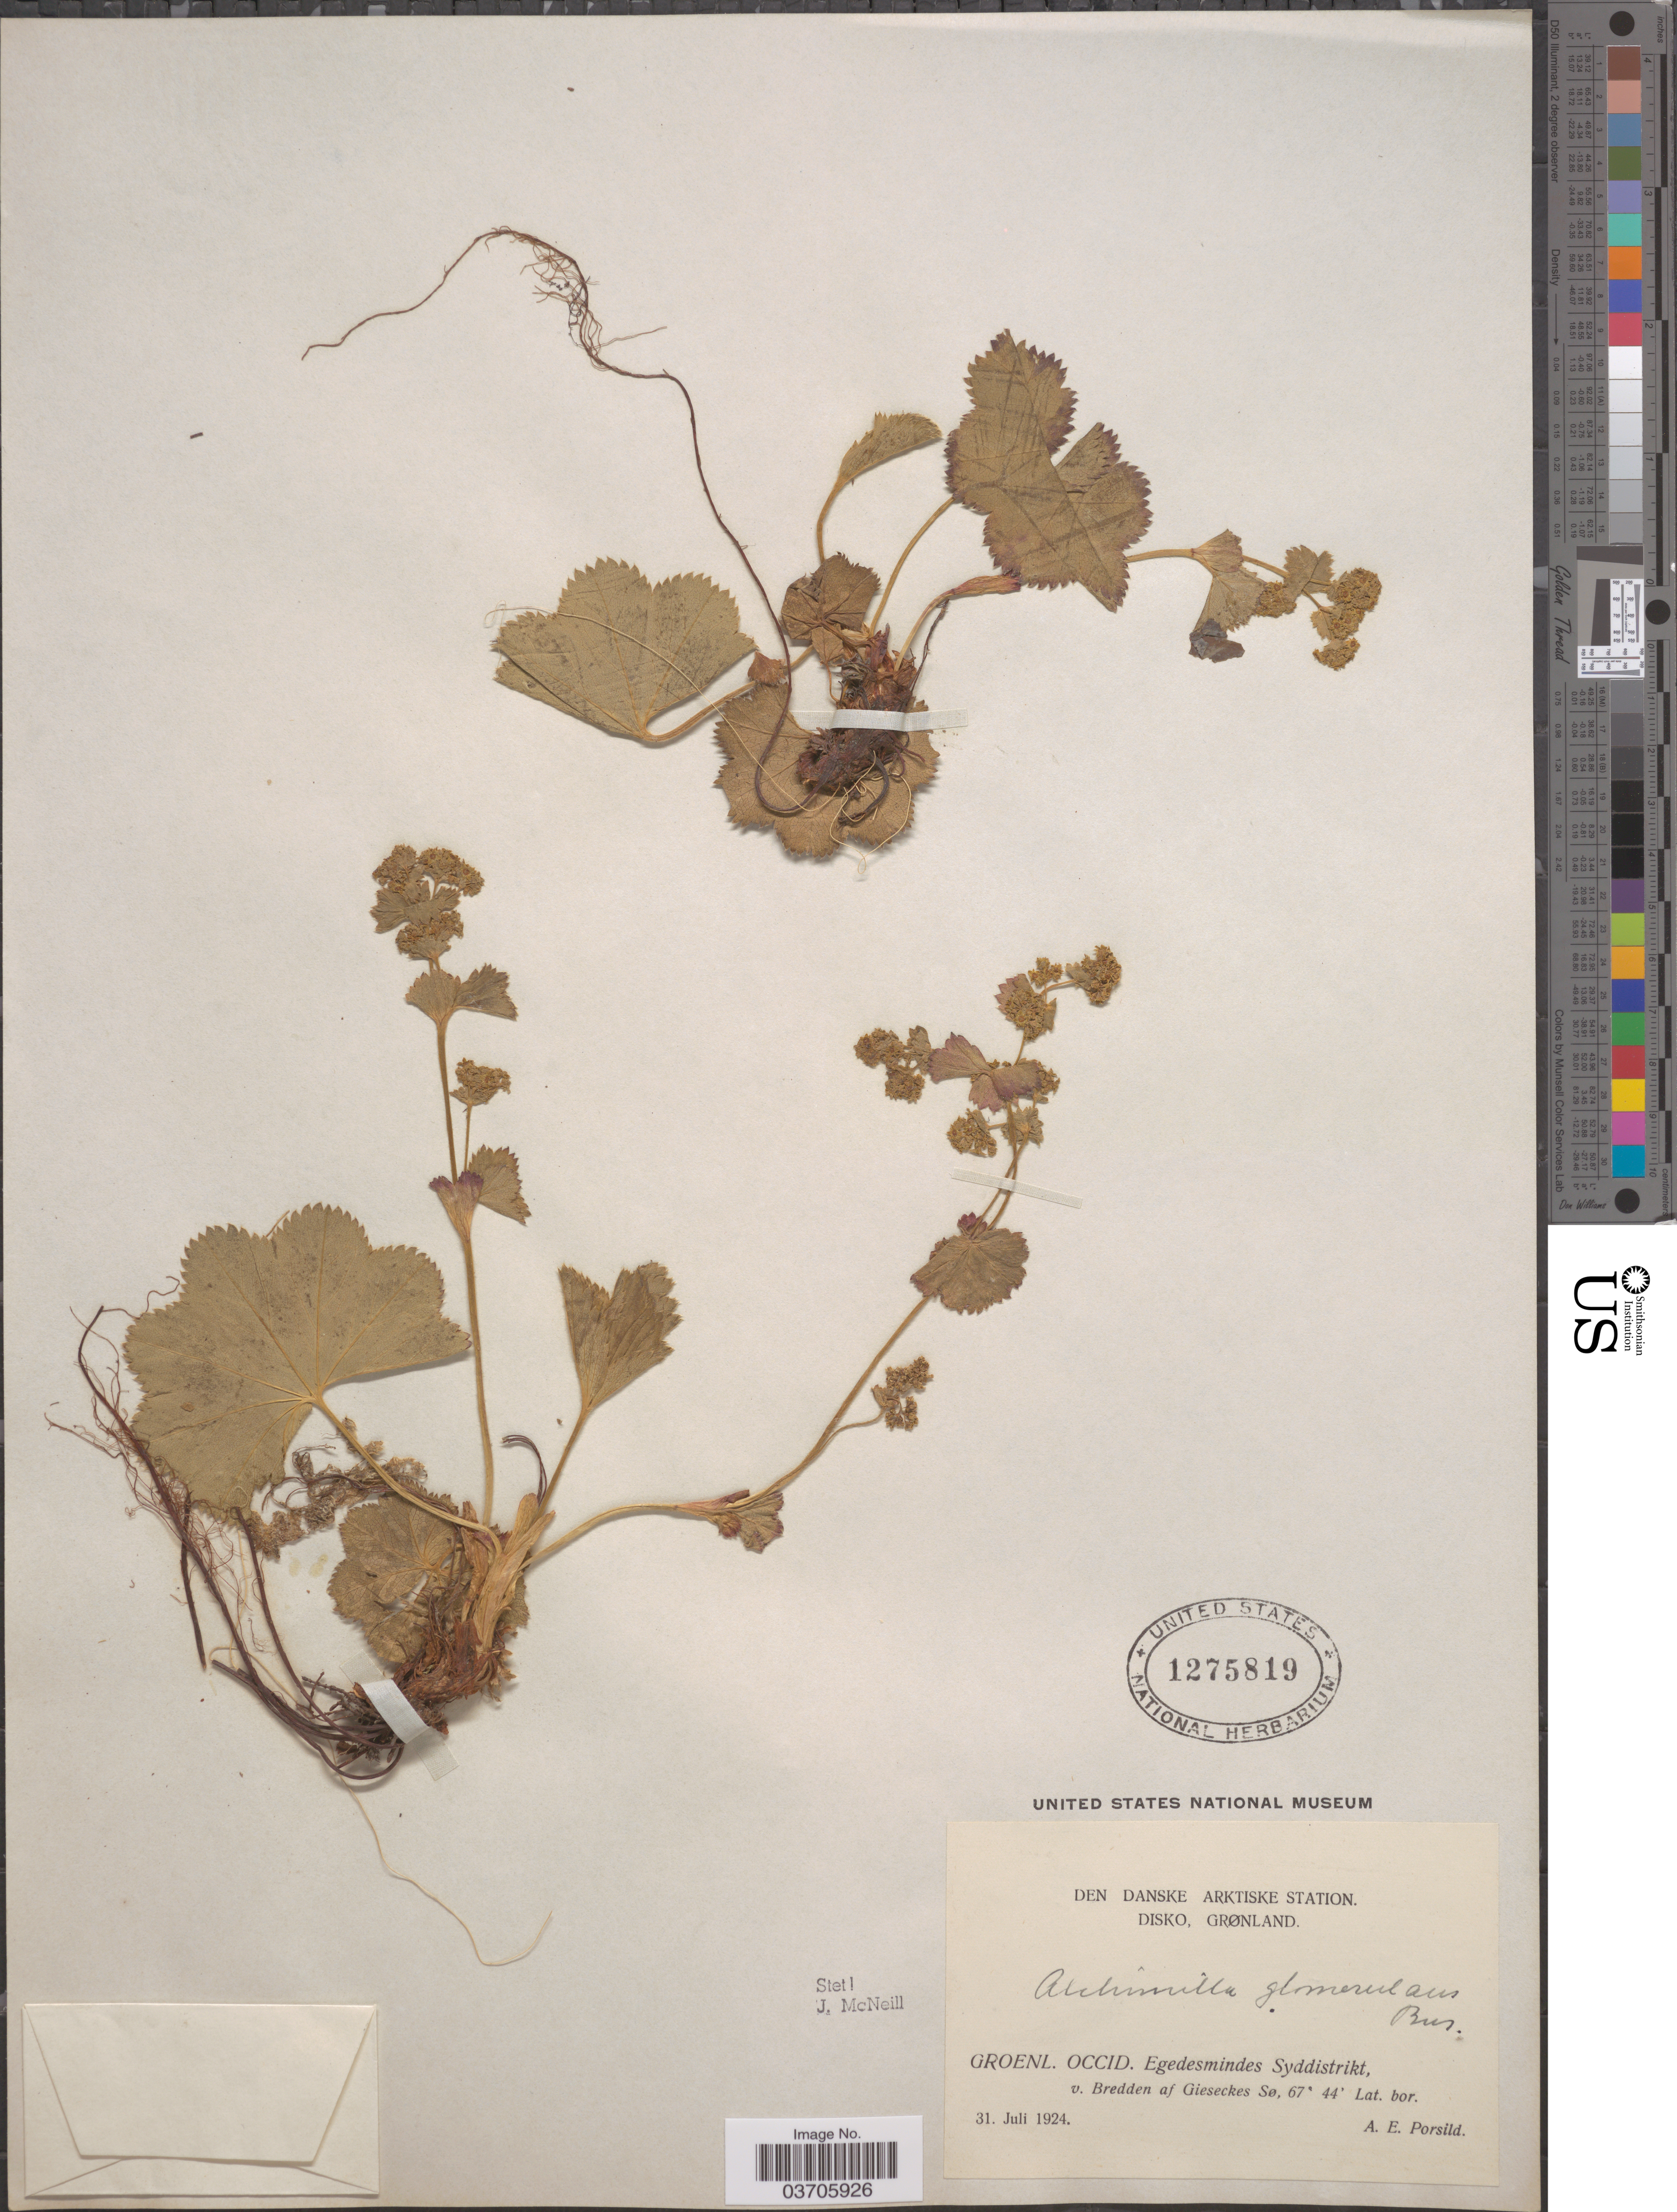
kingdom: Plantae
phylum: Tracheophyta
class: Magnoliopsida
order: Rosales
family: Rosaceae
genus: Alchemilla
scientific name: Alchemilla glomerulans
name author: Buser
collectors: A. E. Porsild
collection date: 1924-07-31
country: Greenland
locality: Den Danske Arktiske Station. Disko, Grønland. Groenl. Occid. Egedesmindes Syddistrikt, v. Bredden af Gieseckes Sø.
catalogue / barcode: US 1275819